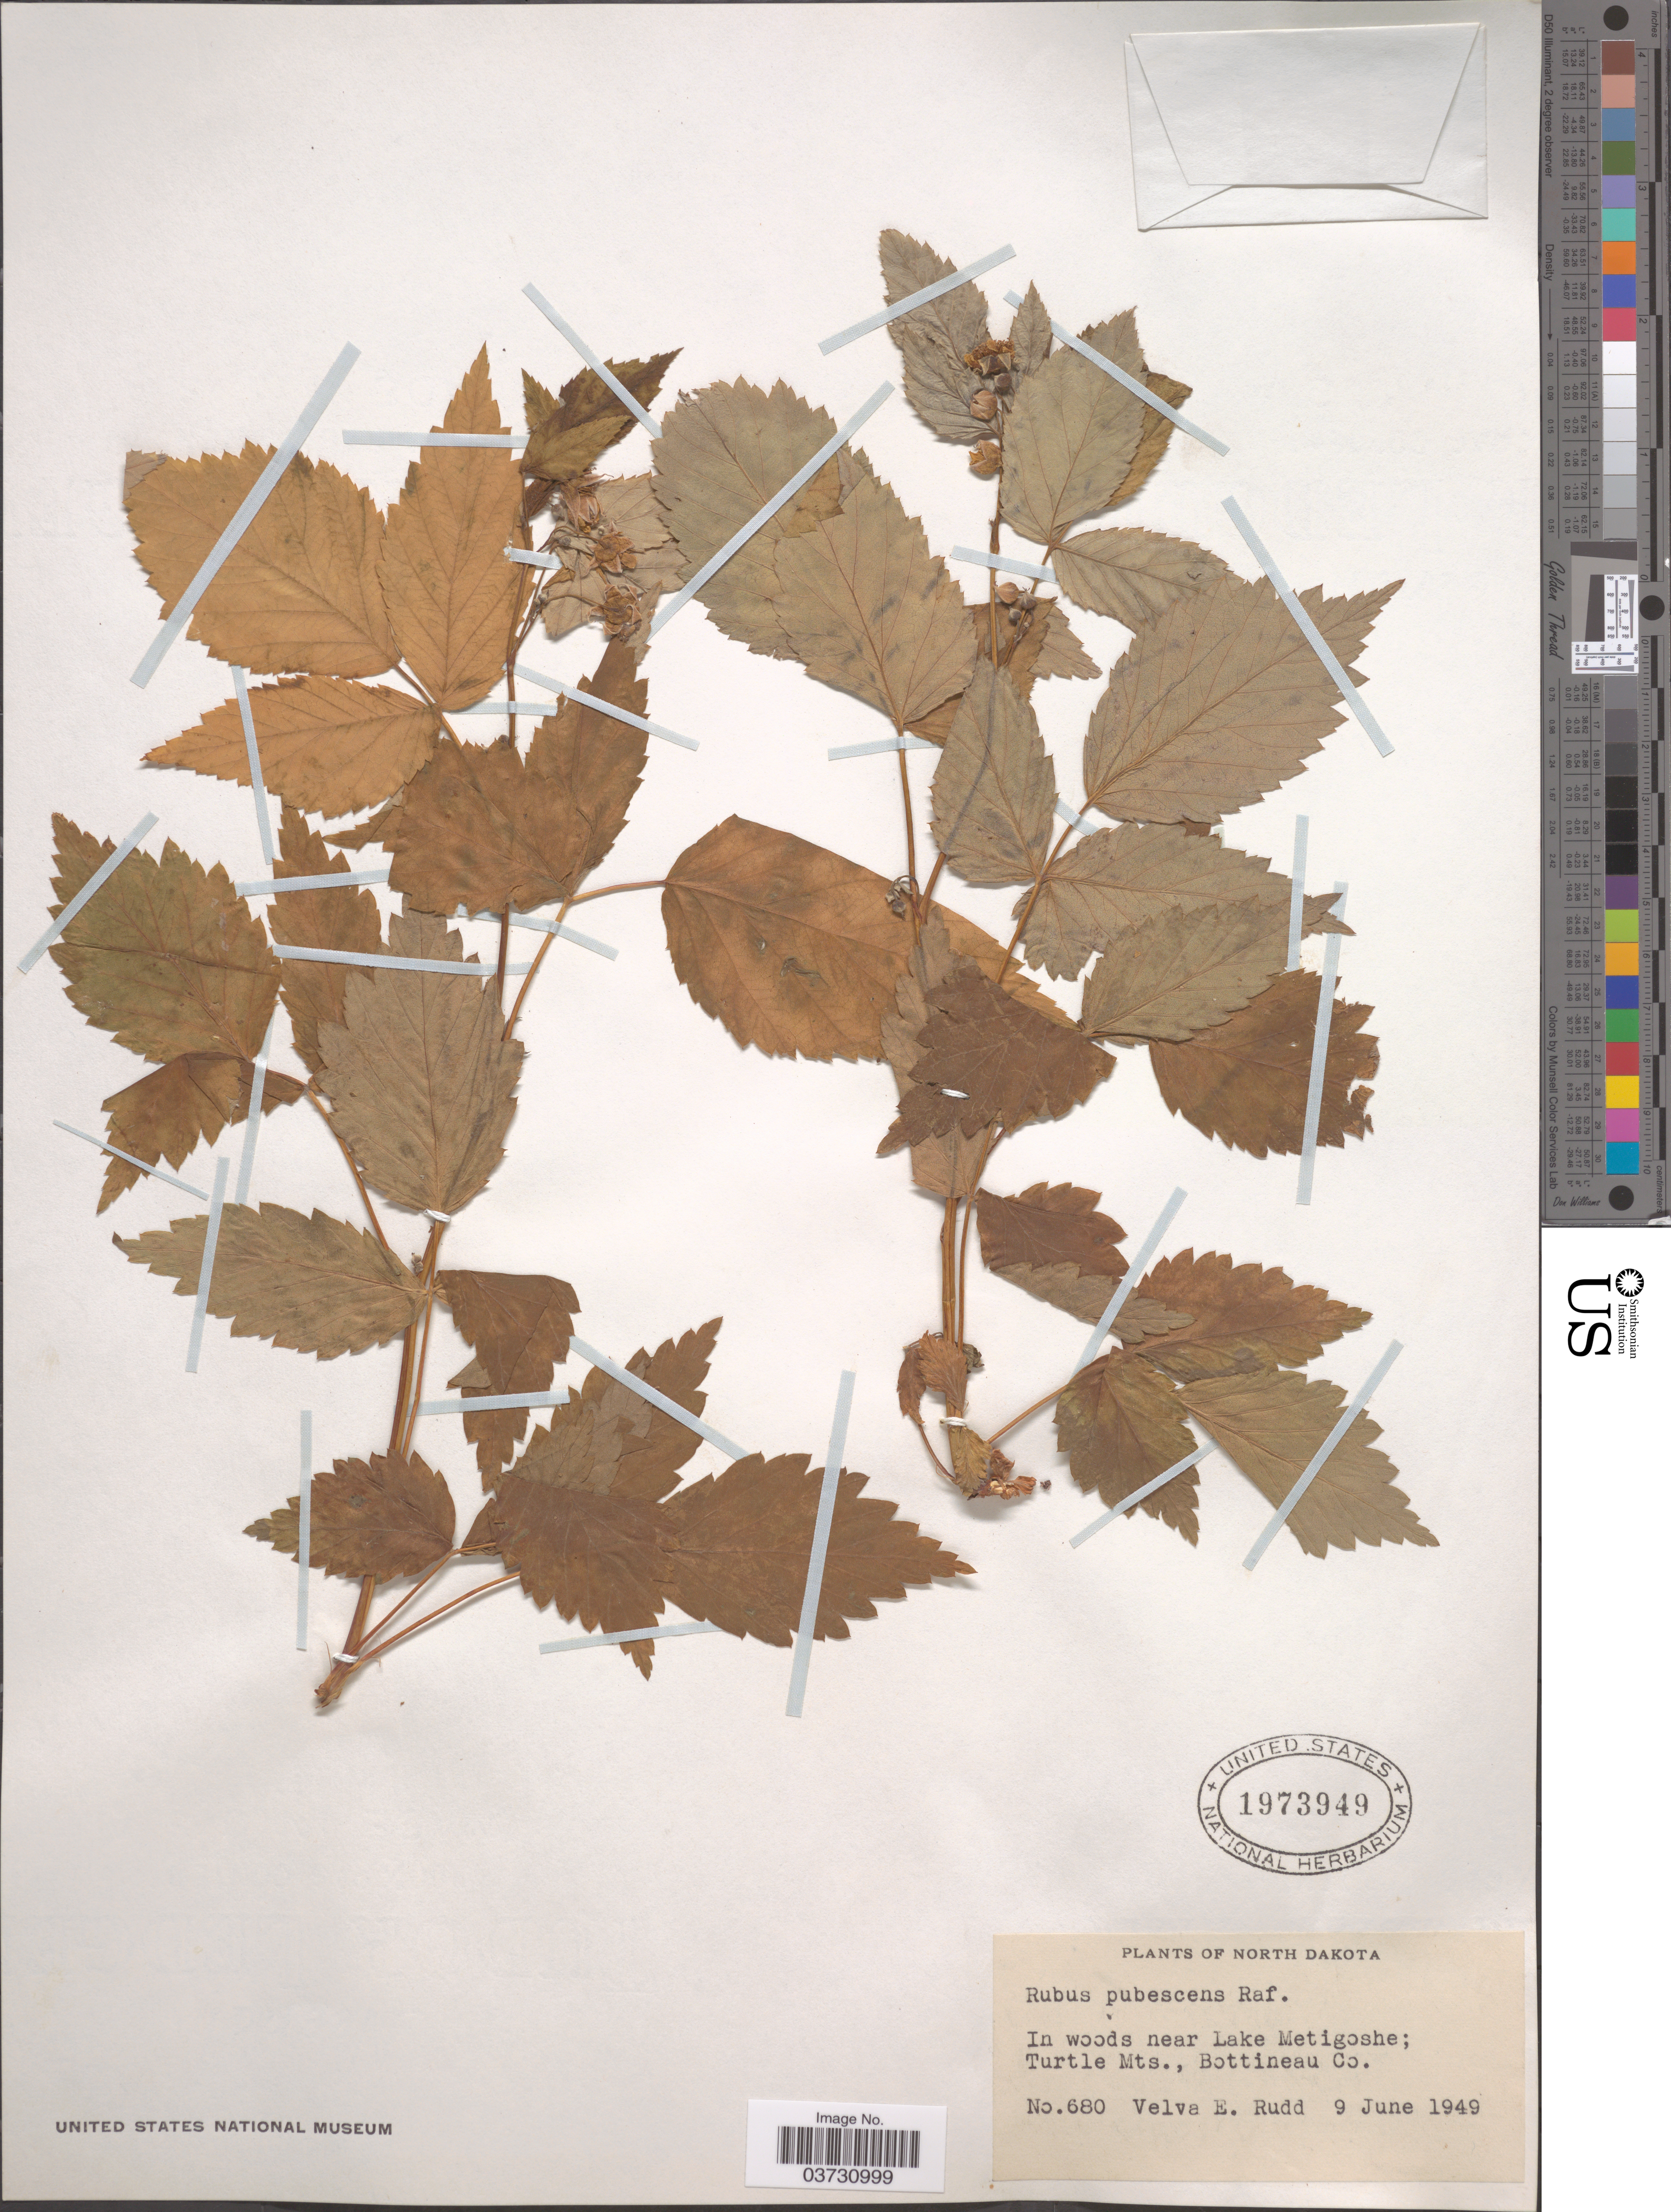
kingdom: Plantae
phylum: Tracheophyta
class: Magnoliopsida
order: Rosales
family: Rosaceae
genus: Rubus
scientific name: Rubus pubescens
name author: Raf.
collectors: V. E. Rudd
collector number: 680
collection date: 1949-06-09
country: United States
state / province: North Dakota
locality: In woods near Lake Metigoshe; Turtle Mts., Bottineau Co.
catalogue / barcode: US 1973949